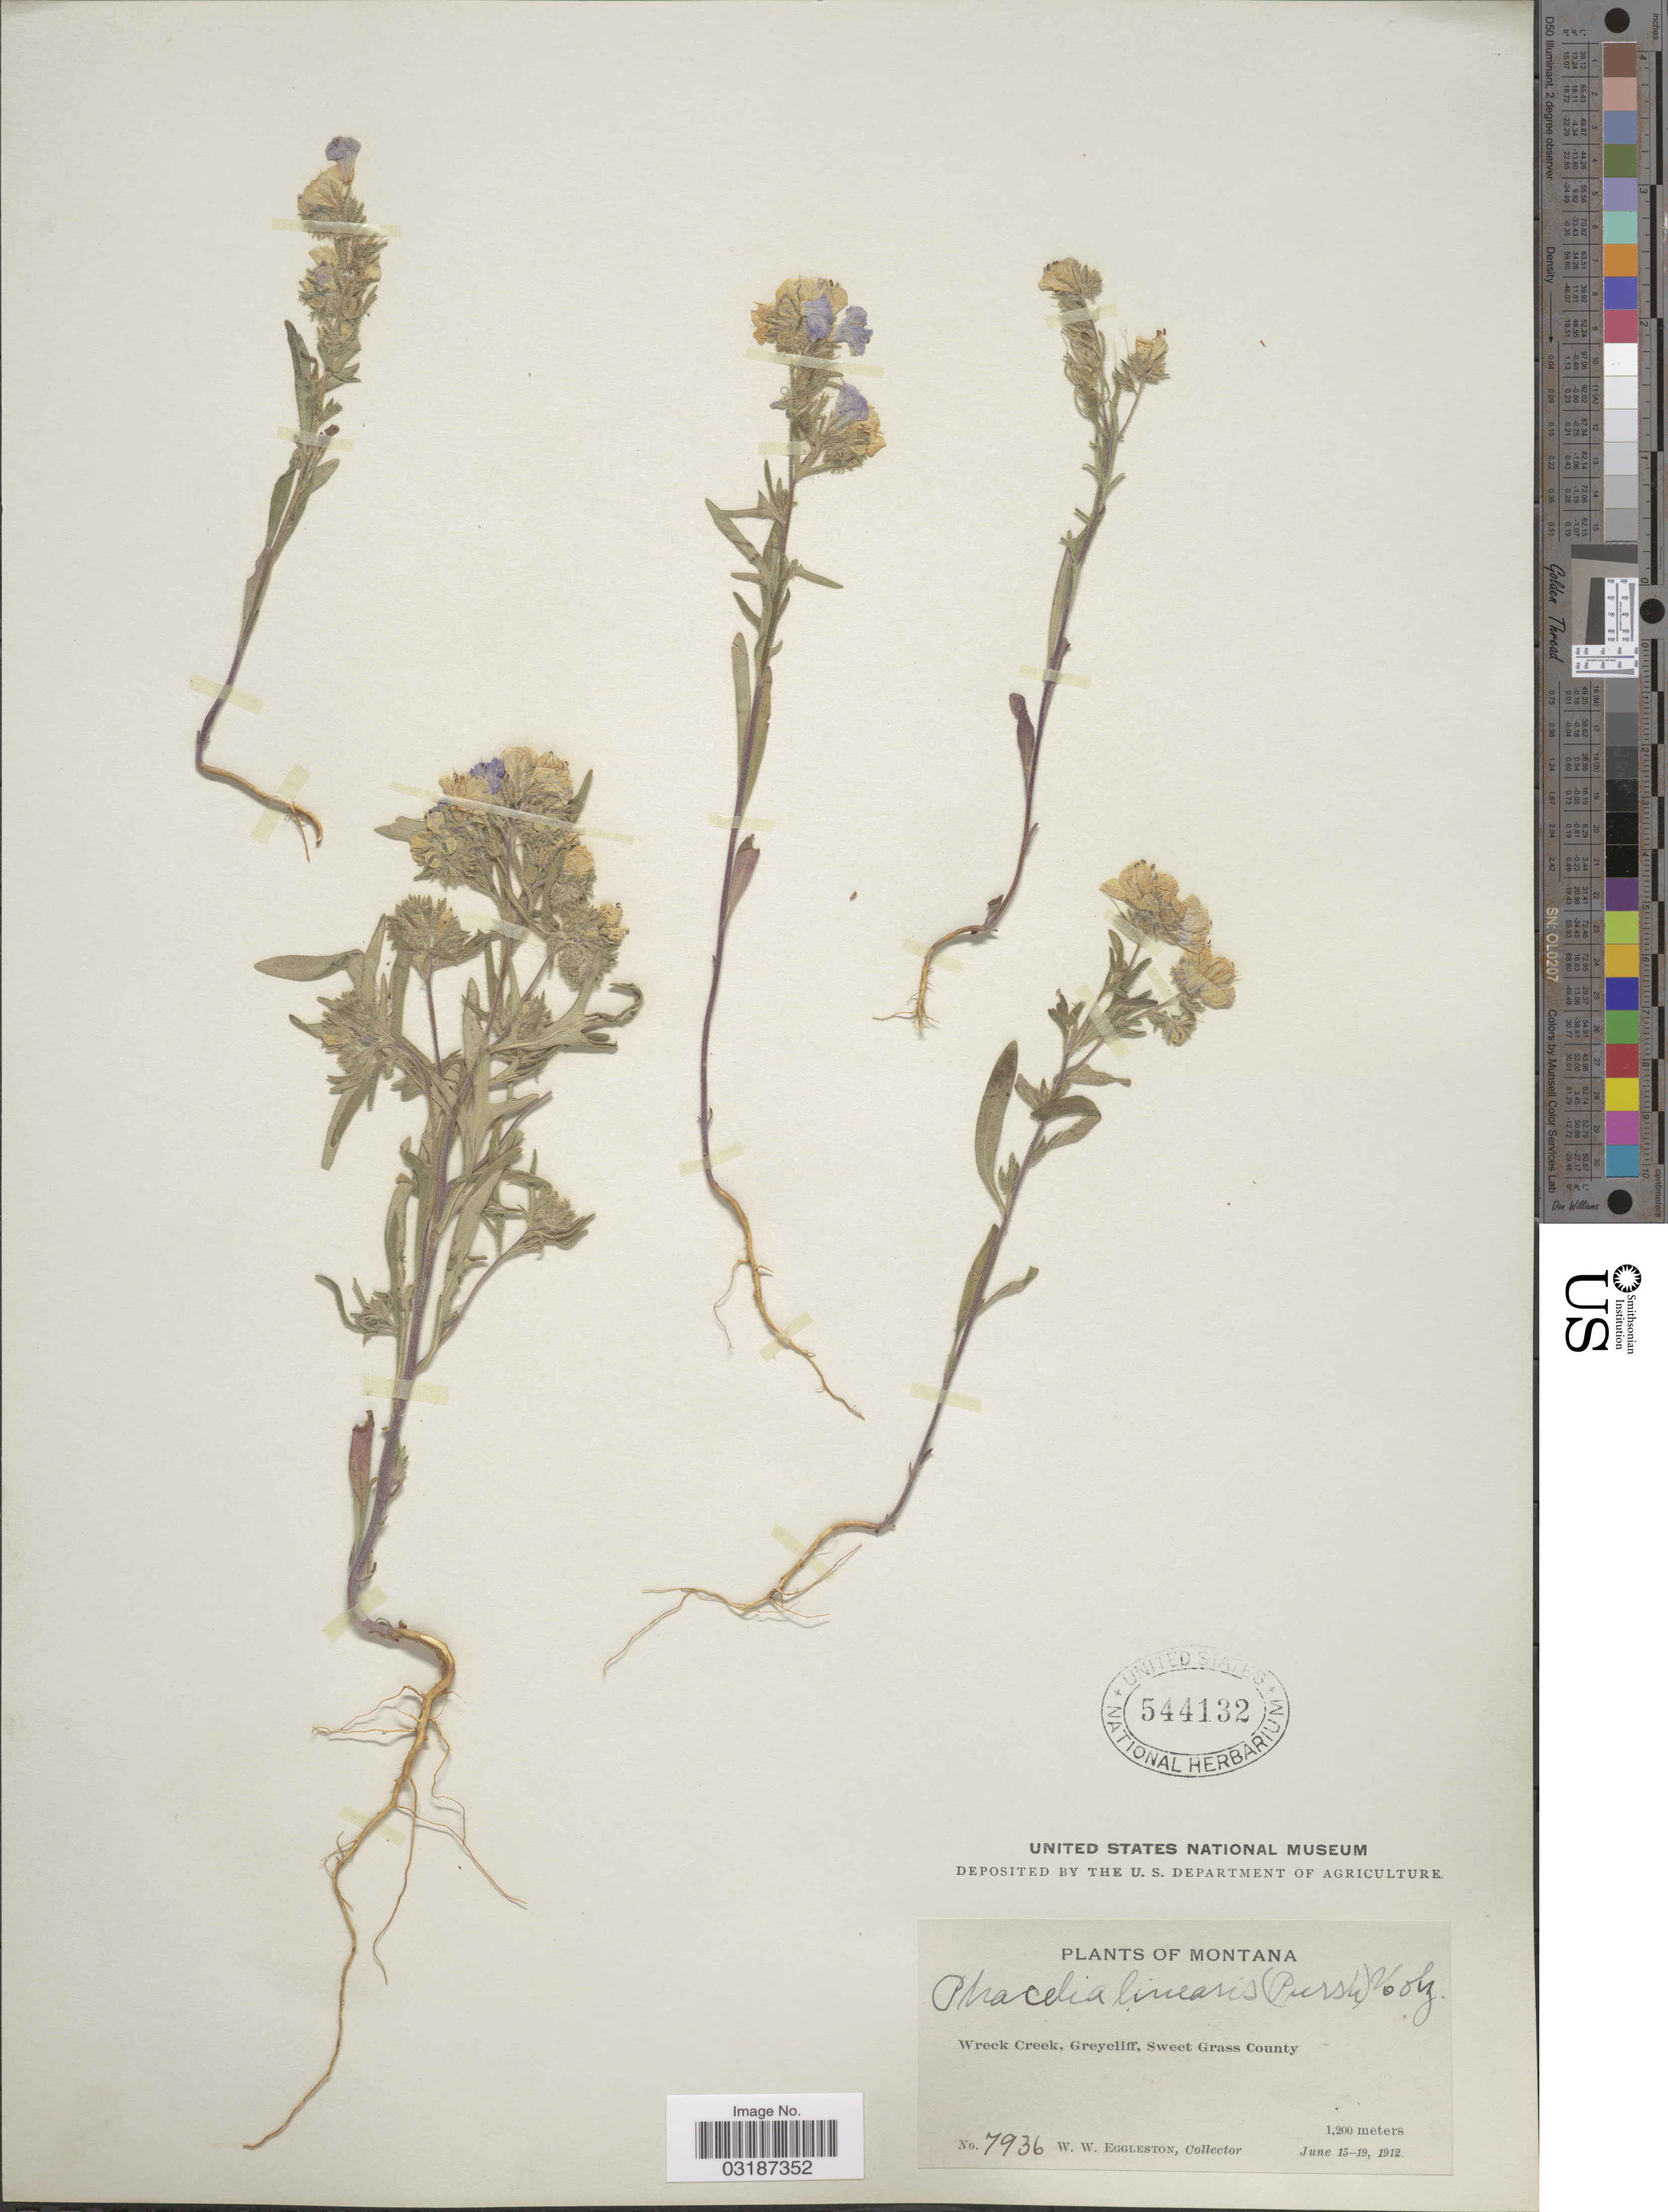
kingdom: Plantae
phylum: Tracheophyta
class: Magnoliopsida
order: Boraginales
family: Hydrophyllaceae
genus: Phacelia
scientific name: Phacelia linearis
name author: (Pursh) Holz.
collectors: W. W. Eggleston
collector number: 7936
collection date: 1912-06-15/1912-06-19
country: United States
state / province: Montana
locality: Wreck Creek, Greycliff, Sweet Grass County.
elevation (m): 1200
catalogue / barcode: US 544132